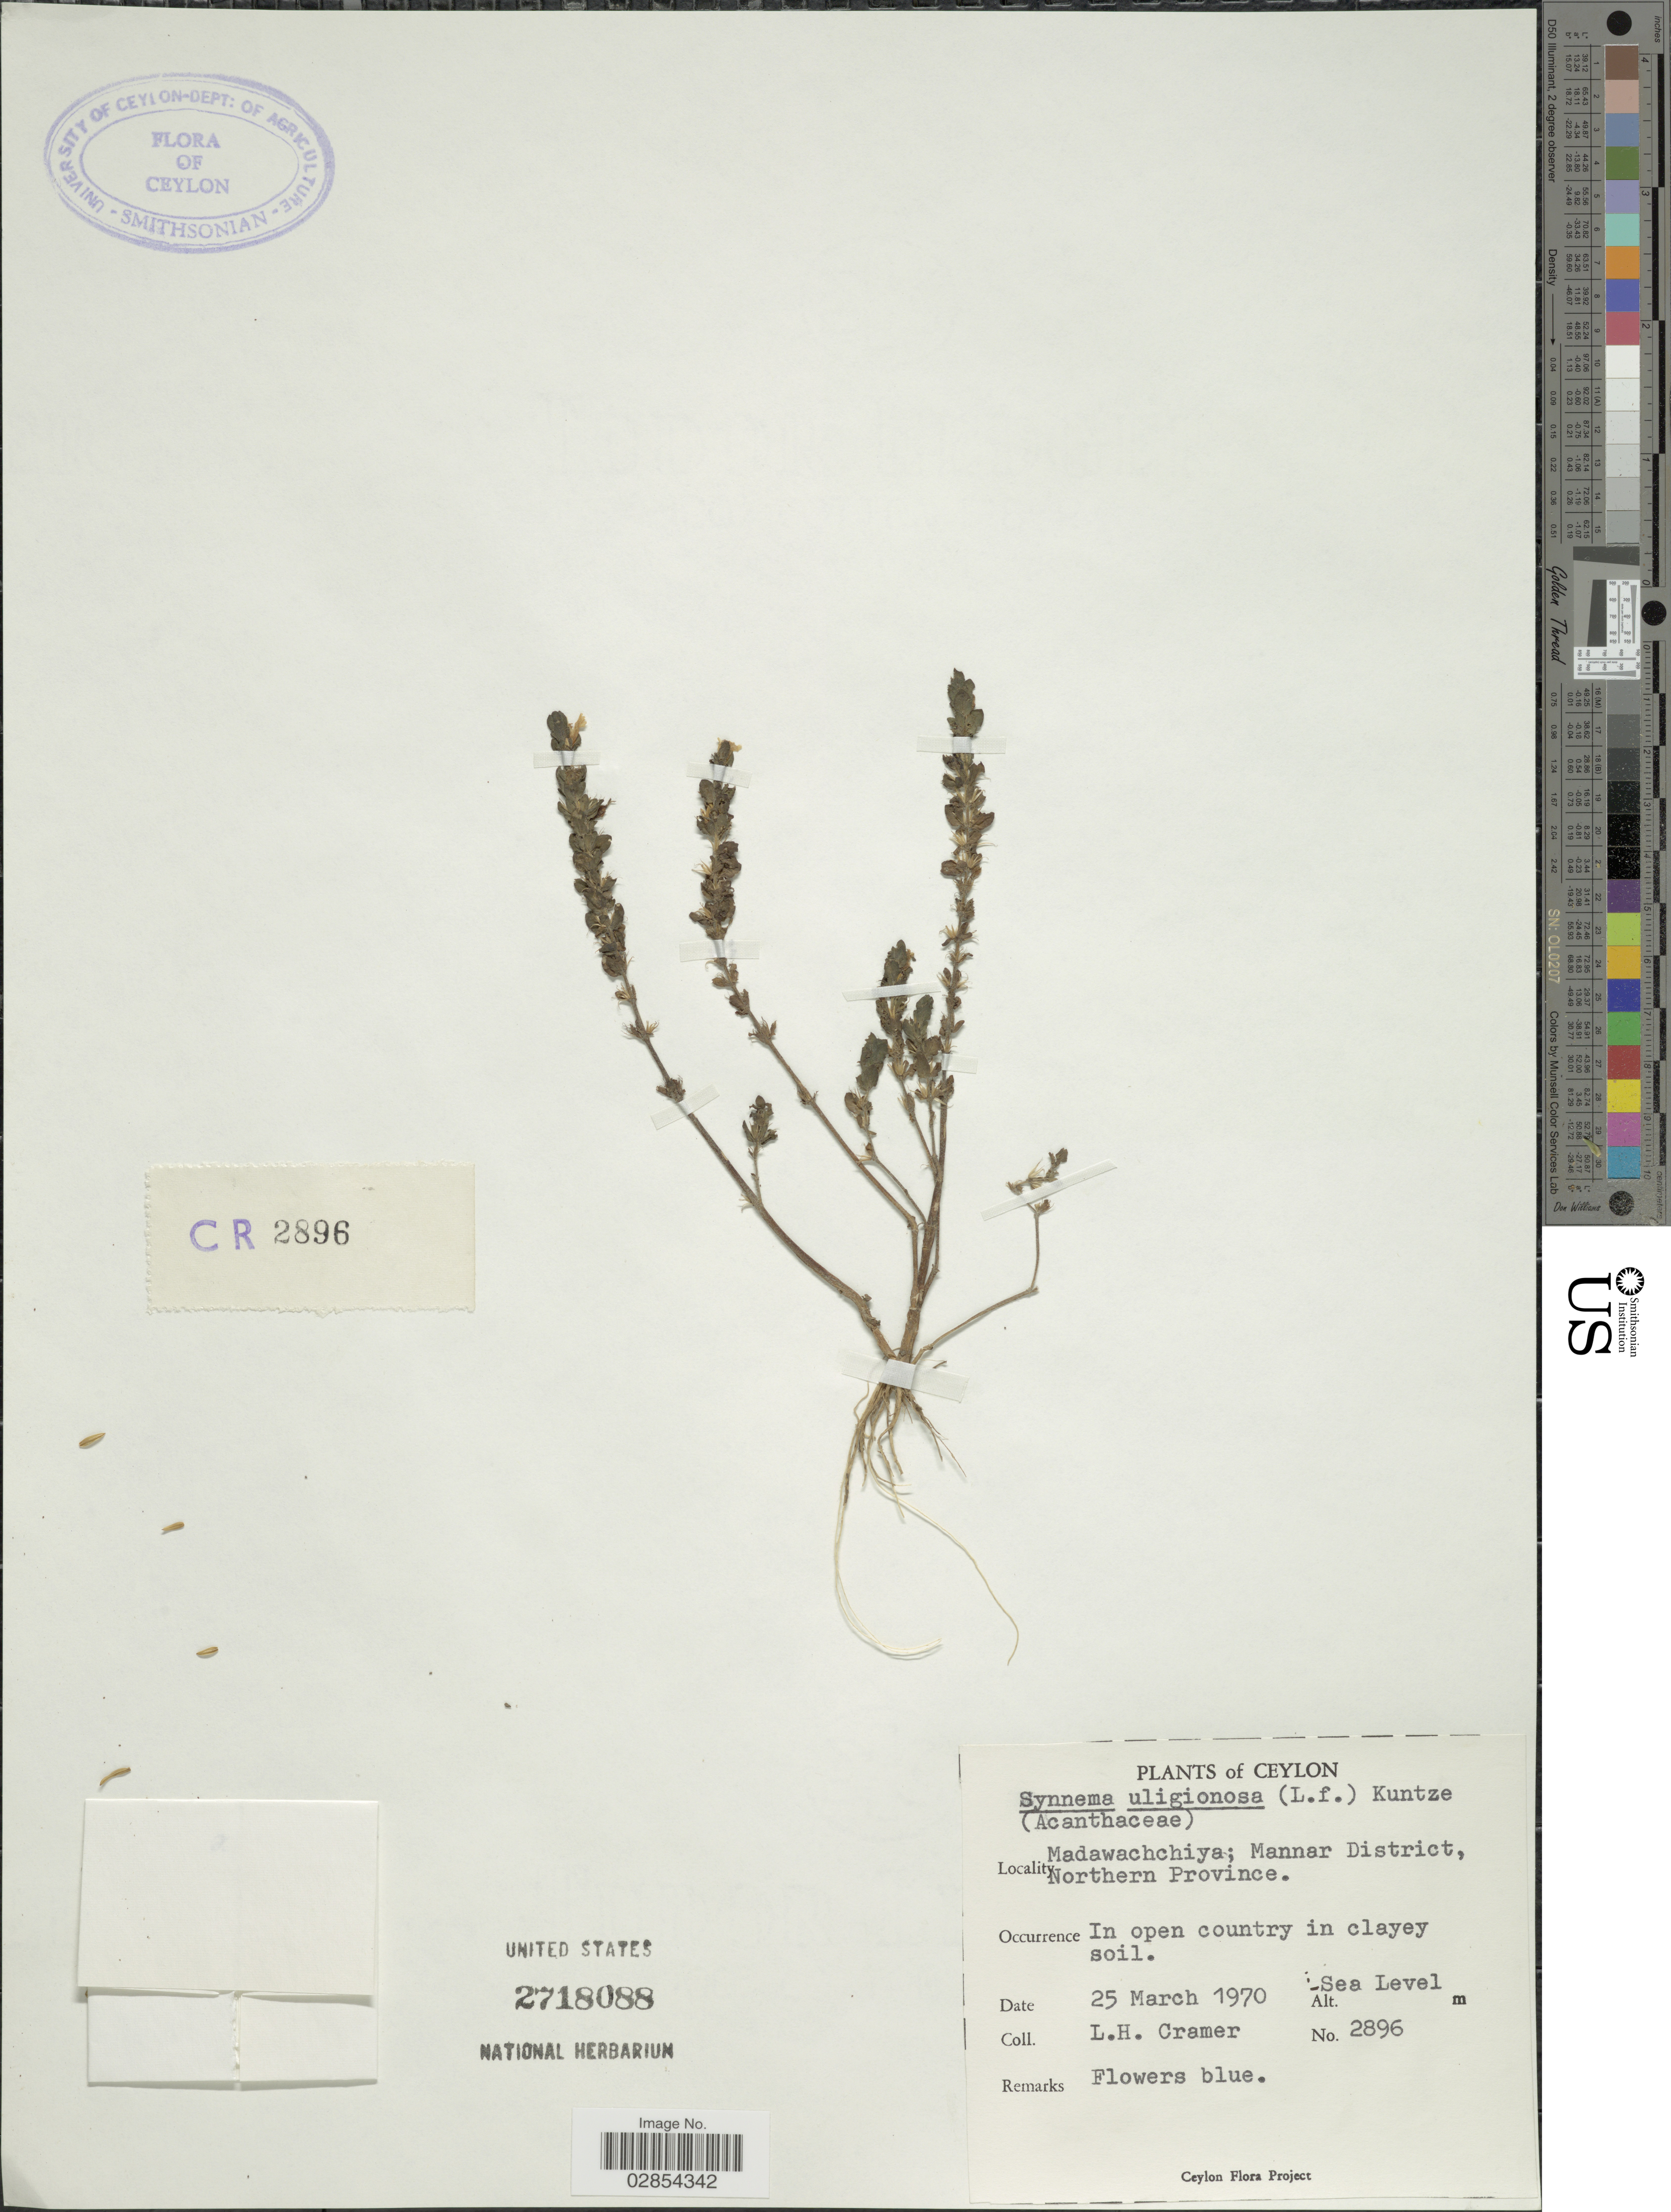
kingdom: Plantae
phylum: Tracheophyta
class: Magnoliopsida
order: Lamiales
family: Acanthaceae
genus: Hygrophila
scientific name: Hygrophila uliginosa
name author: S. Moore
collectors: L. H. Cramer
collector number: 2896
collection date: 1970-03-25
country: Sri Lanka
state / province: Northern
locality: Ceylon. Madawachchiya; Mannar District.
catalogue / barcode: US 2718088